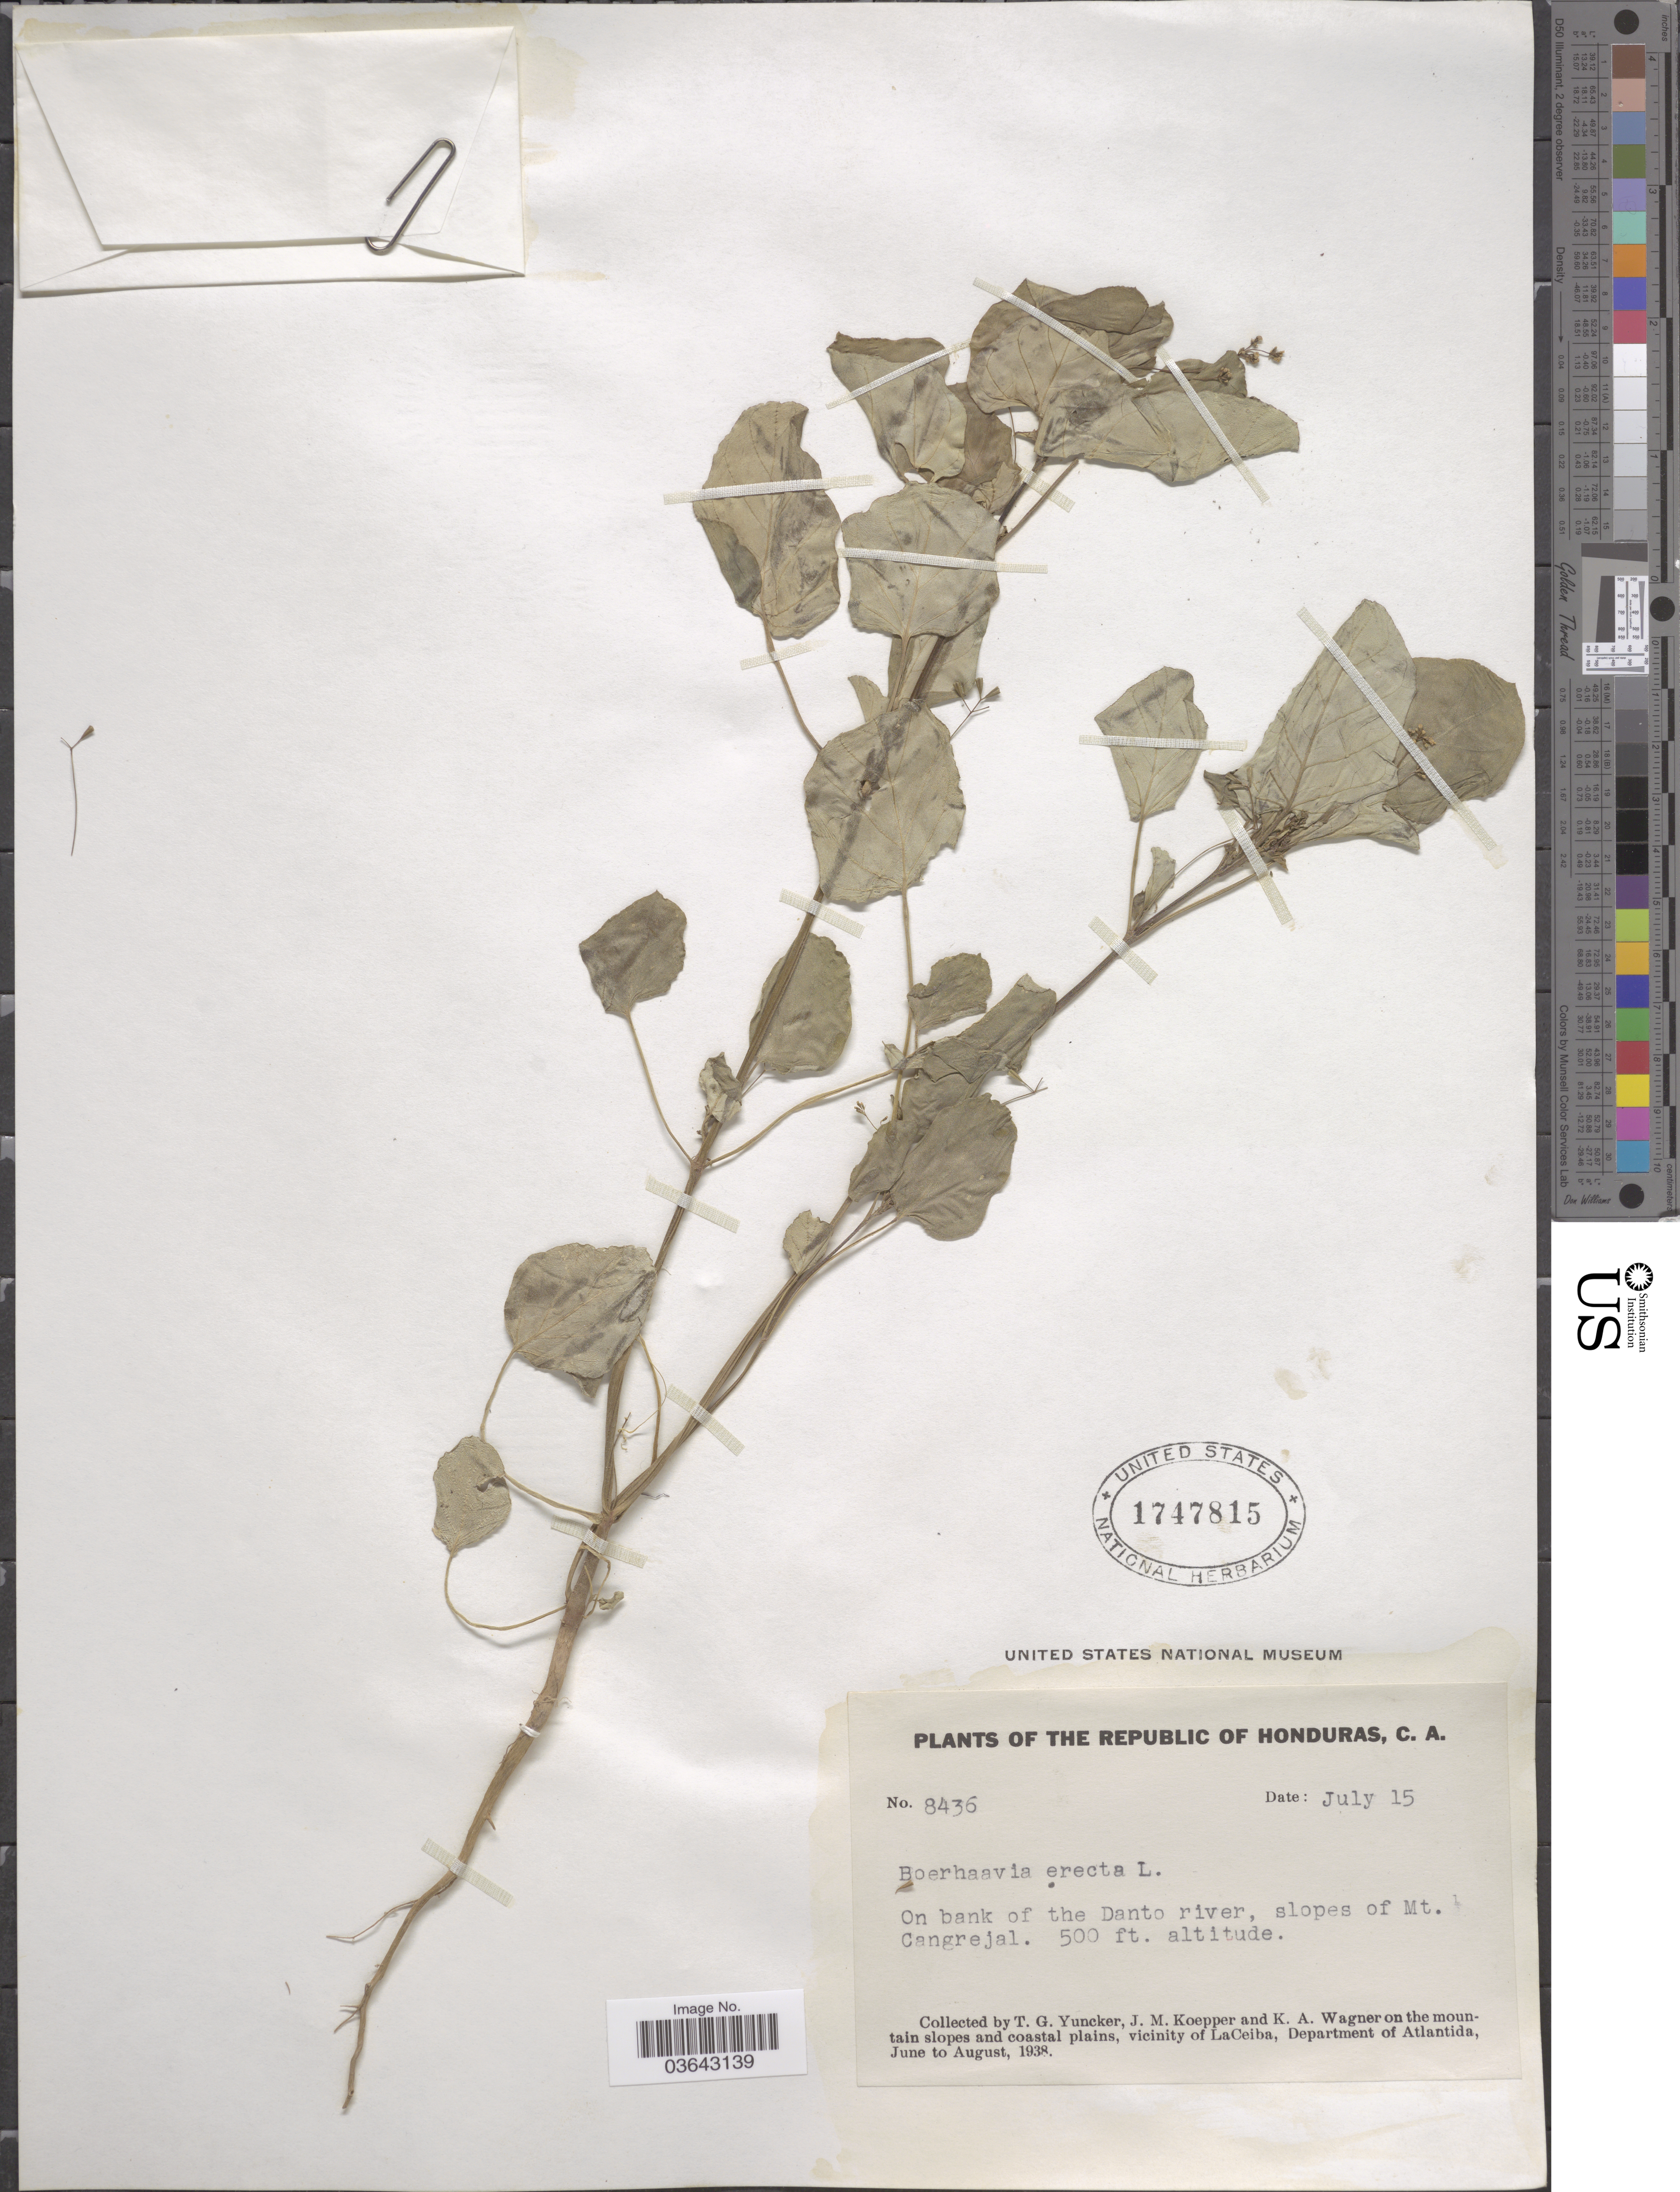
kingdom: Plantae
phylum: Tracheophyta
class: Magnoliopsida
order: Caryophyllales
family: Nyctaginaceae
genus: Boerhavia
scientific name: Boerhavia erecta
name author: L.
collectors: T. G. Yuncker, J. M. Koepper & K. A. Wagner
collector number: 8436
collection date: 1938-07-15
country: Honduras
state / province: Atlántida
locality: The Republic of Honduras. On bank of the Danto river, slopes of Mt. Cangrejal. On the mountain slopes and coastal plains, vicinity of LaCeiba, Department of Atlantida.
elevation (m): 152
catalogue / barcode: US 1747815